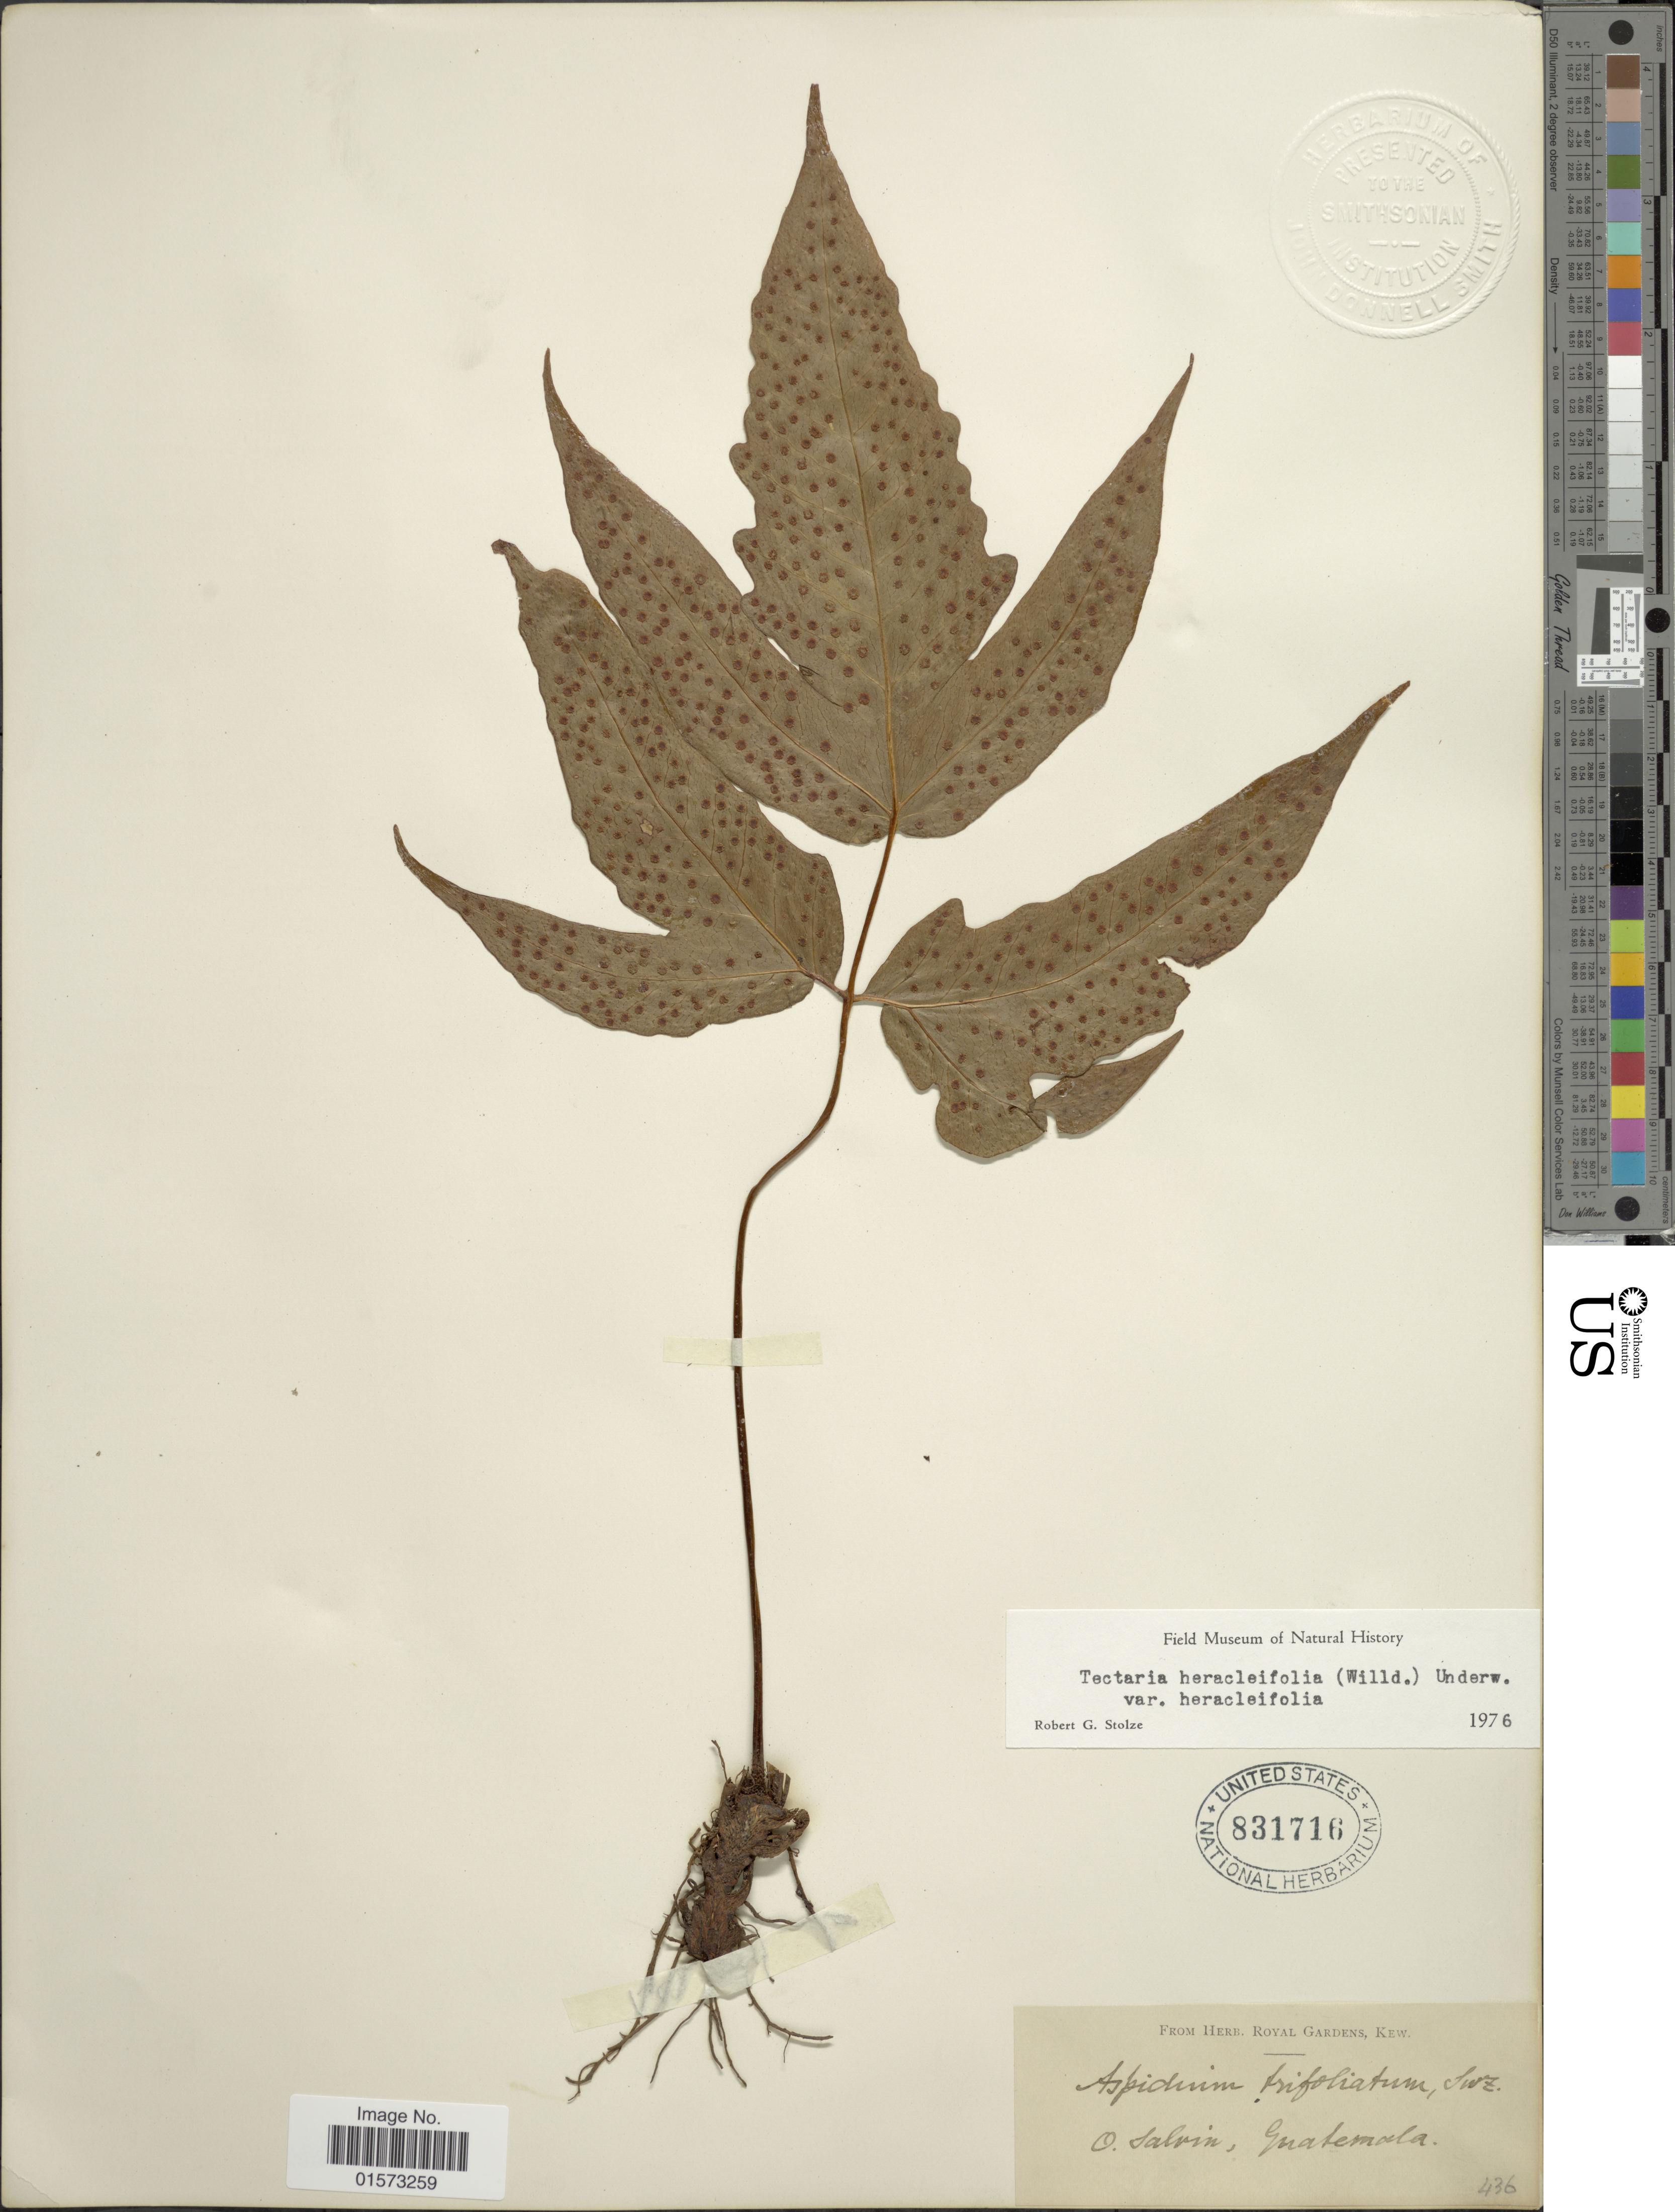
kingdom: Plantae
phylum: Tracheophyta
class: Polypodiopsida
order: Polypodiales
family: Tectariaceae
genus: Tectaria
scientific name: Tectaria heracleifolia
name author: (Willd.) Underw.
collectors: O. Salvin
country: Guatemala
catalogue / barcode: US 831716